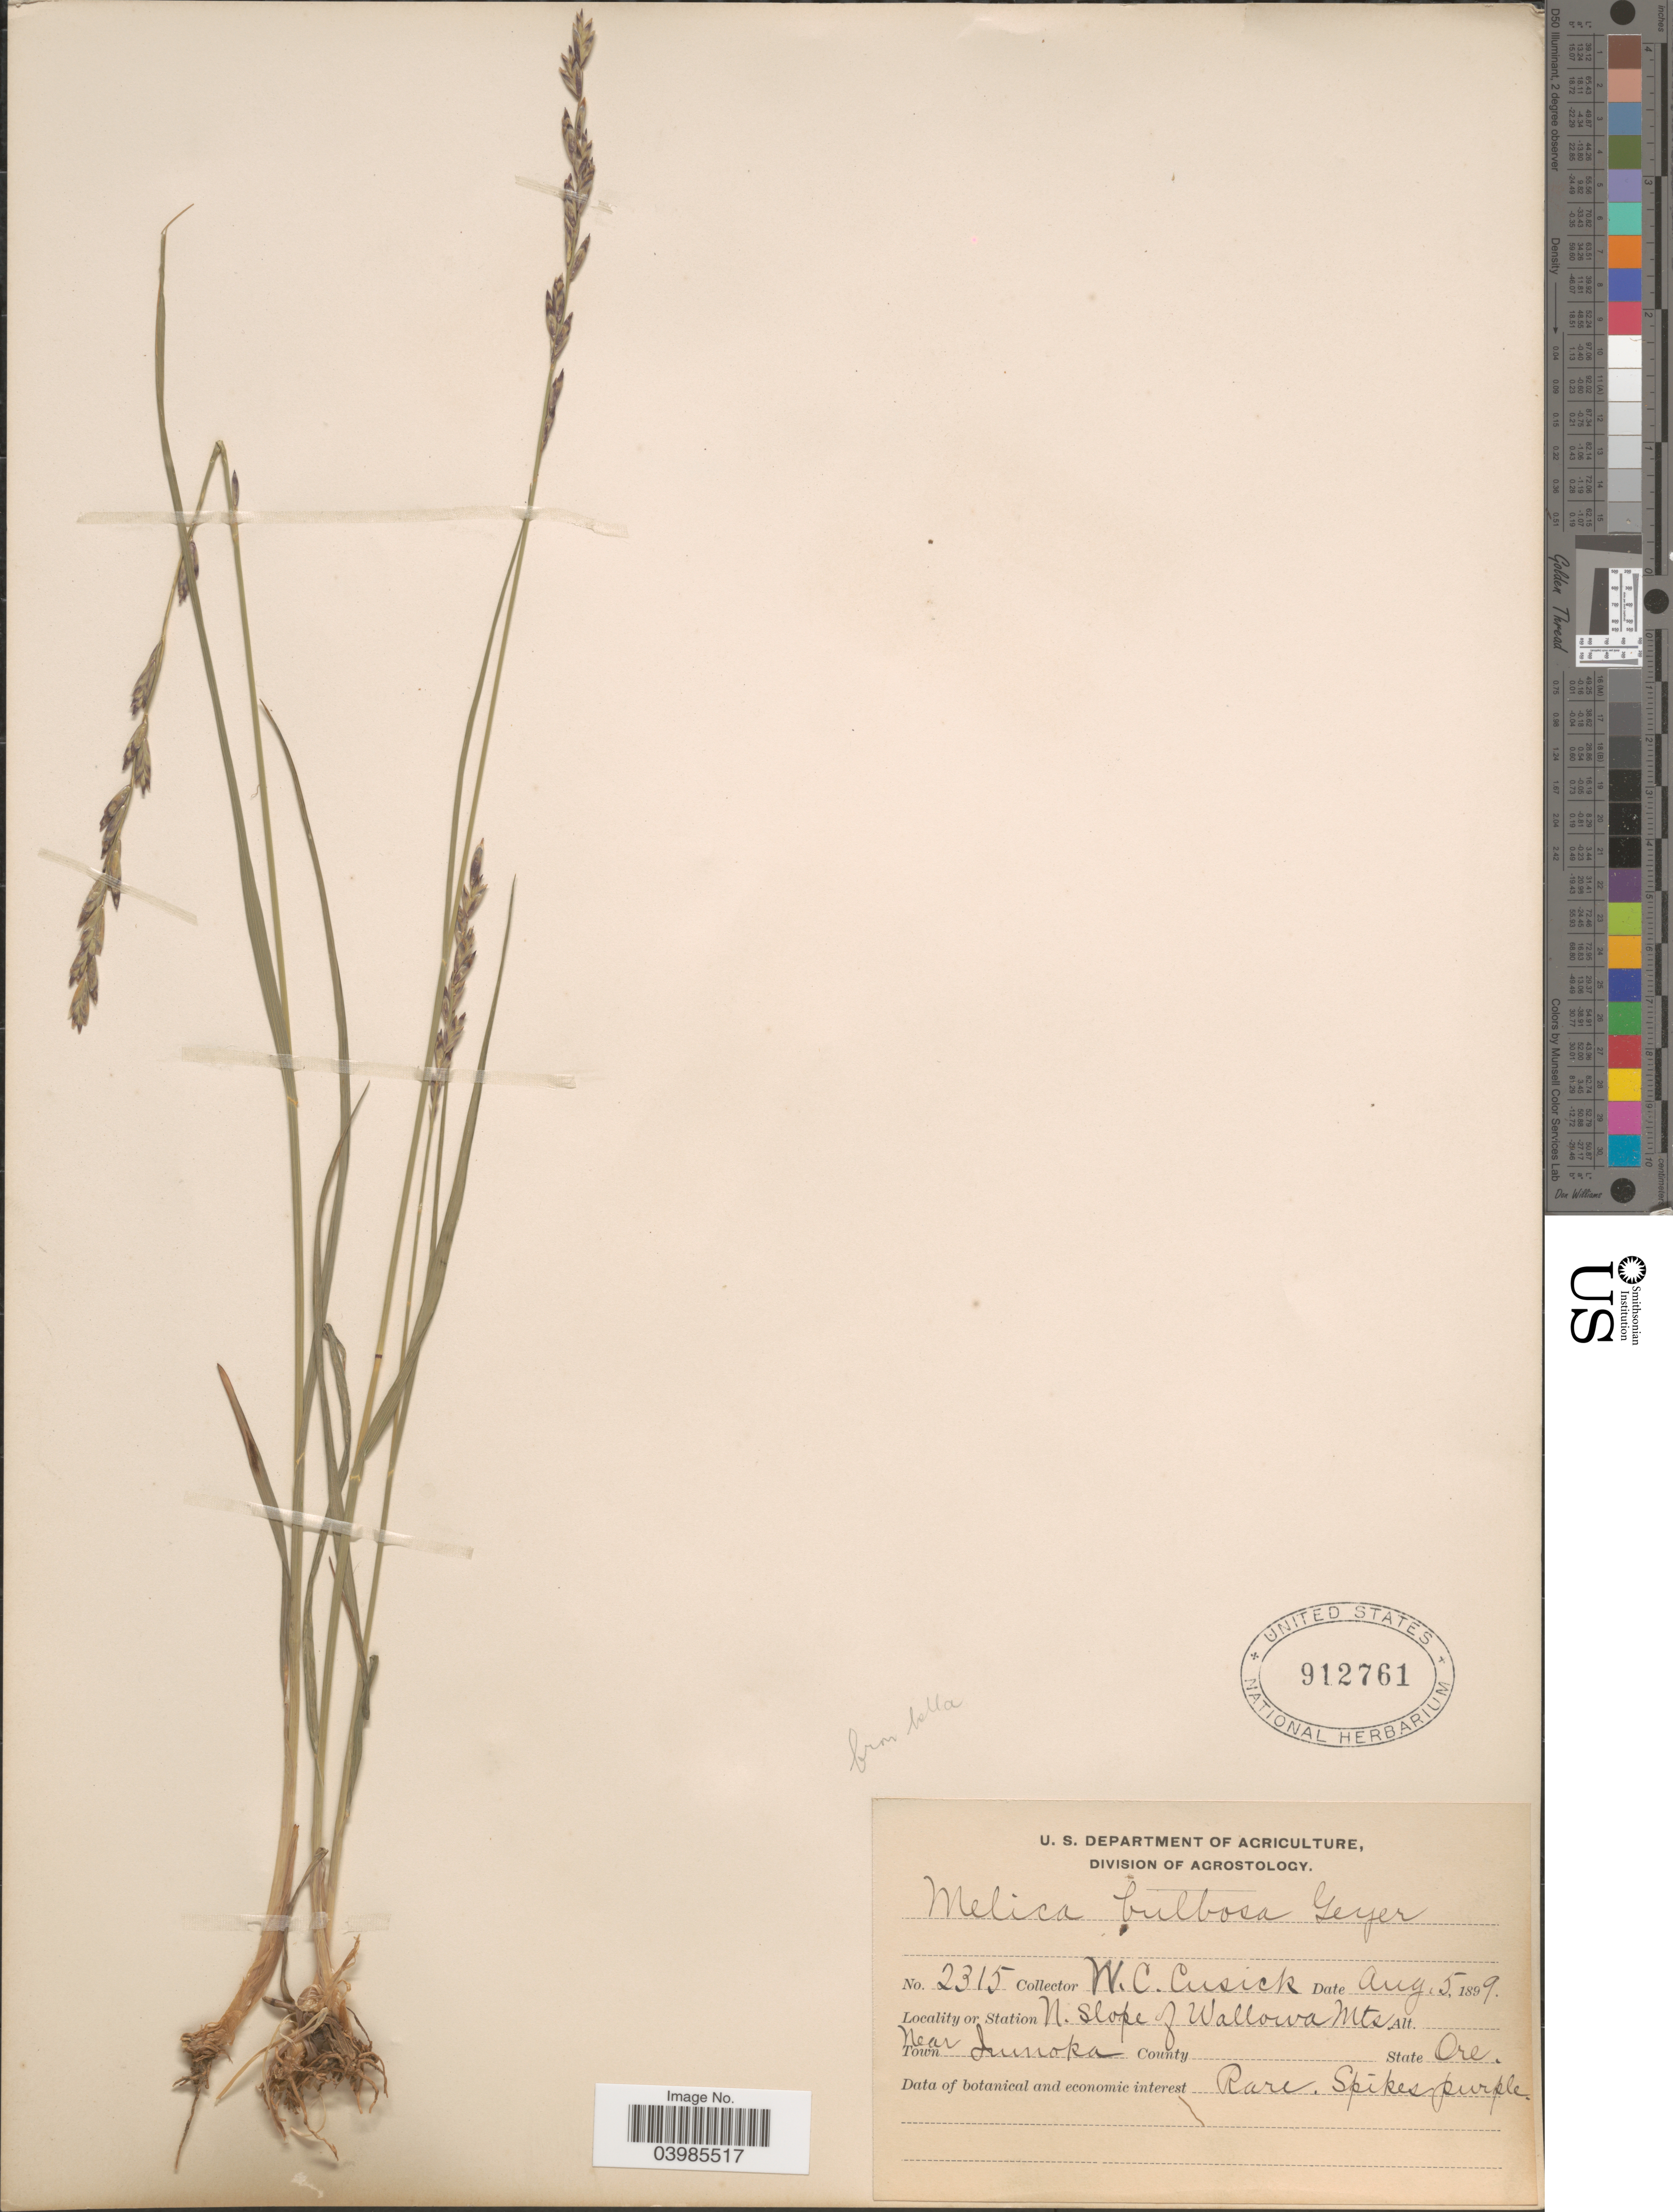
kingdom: Plantae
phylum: Tracheophyta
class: Liliopsida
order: Poales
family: Poaceae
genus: Melica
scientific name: Melica bulbosa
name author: Geyer ex Porter & J.M. Coult.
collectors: W. C. Cusick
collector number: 2315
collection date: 1899-08-05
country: United States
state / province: Oregon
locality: Station N. slope of Wallowa Mts. near Town Imnoka.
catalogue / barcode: US 912761